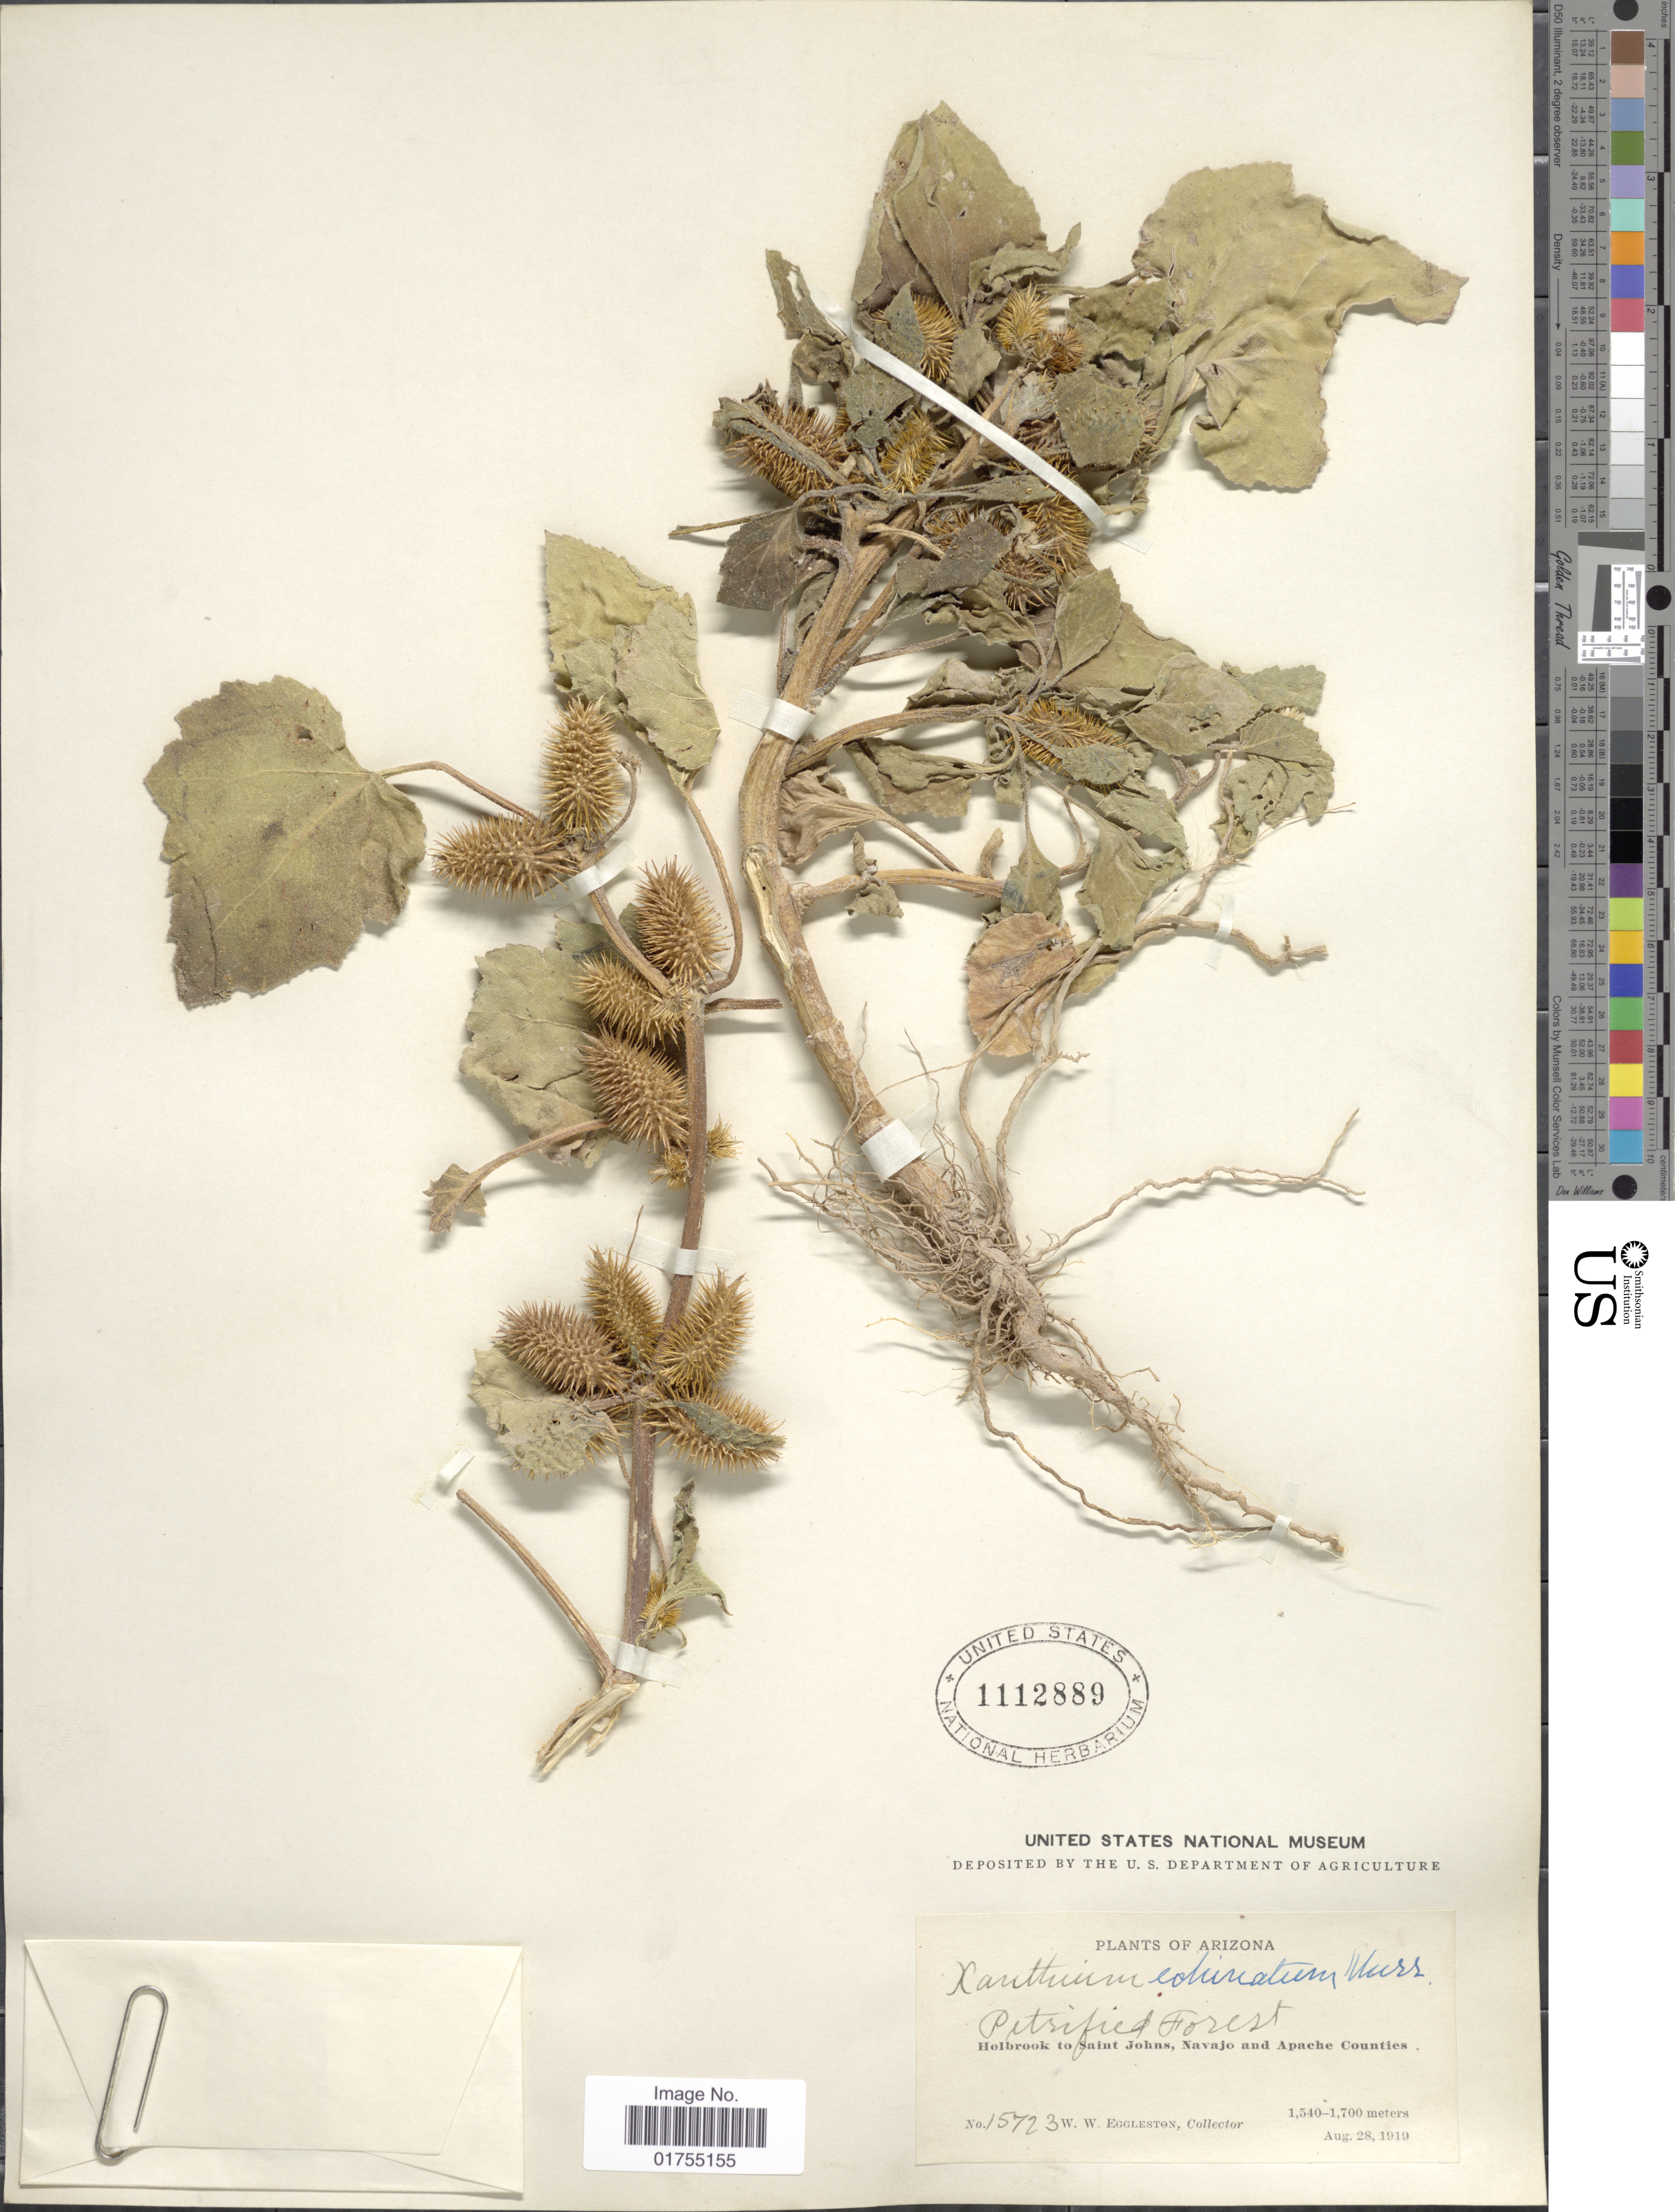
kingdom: Plantae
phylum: Tracheophyta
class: Magnoliopsida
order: Asterales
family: Asteraceae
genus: Xanthium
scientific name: Xanthium strumarium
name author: L.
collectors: W. W. Eggleston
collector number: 15723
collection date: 1919-08-28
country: United States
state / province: Arizona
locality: Holbrook to Saint Johns, Navajo and Apache Counties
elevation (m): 1540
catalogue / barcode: US 1112889